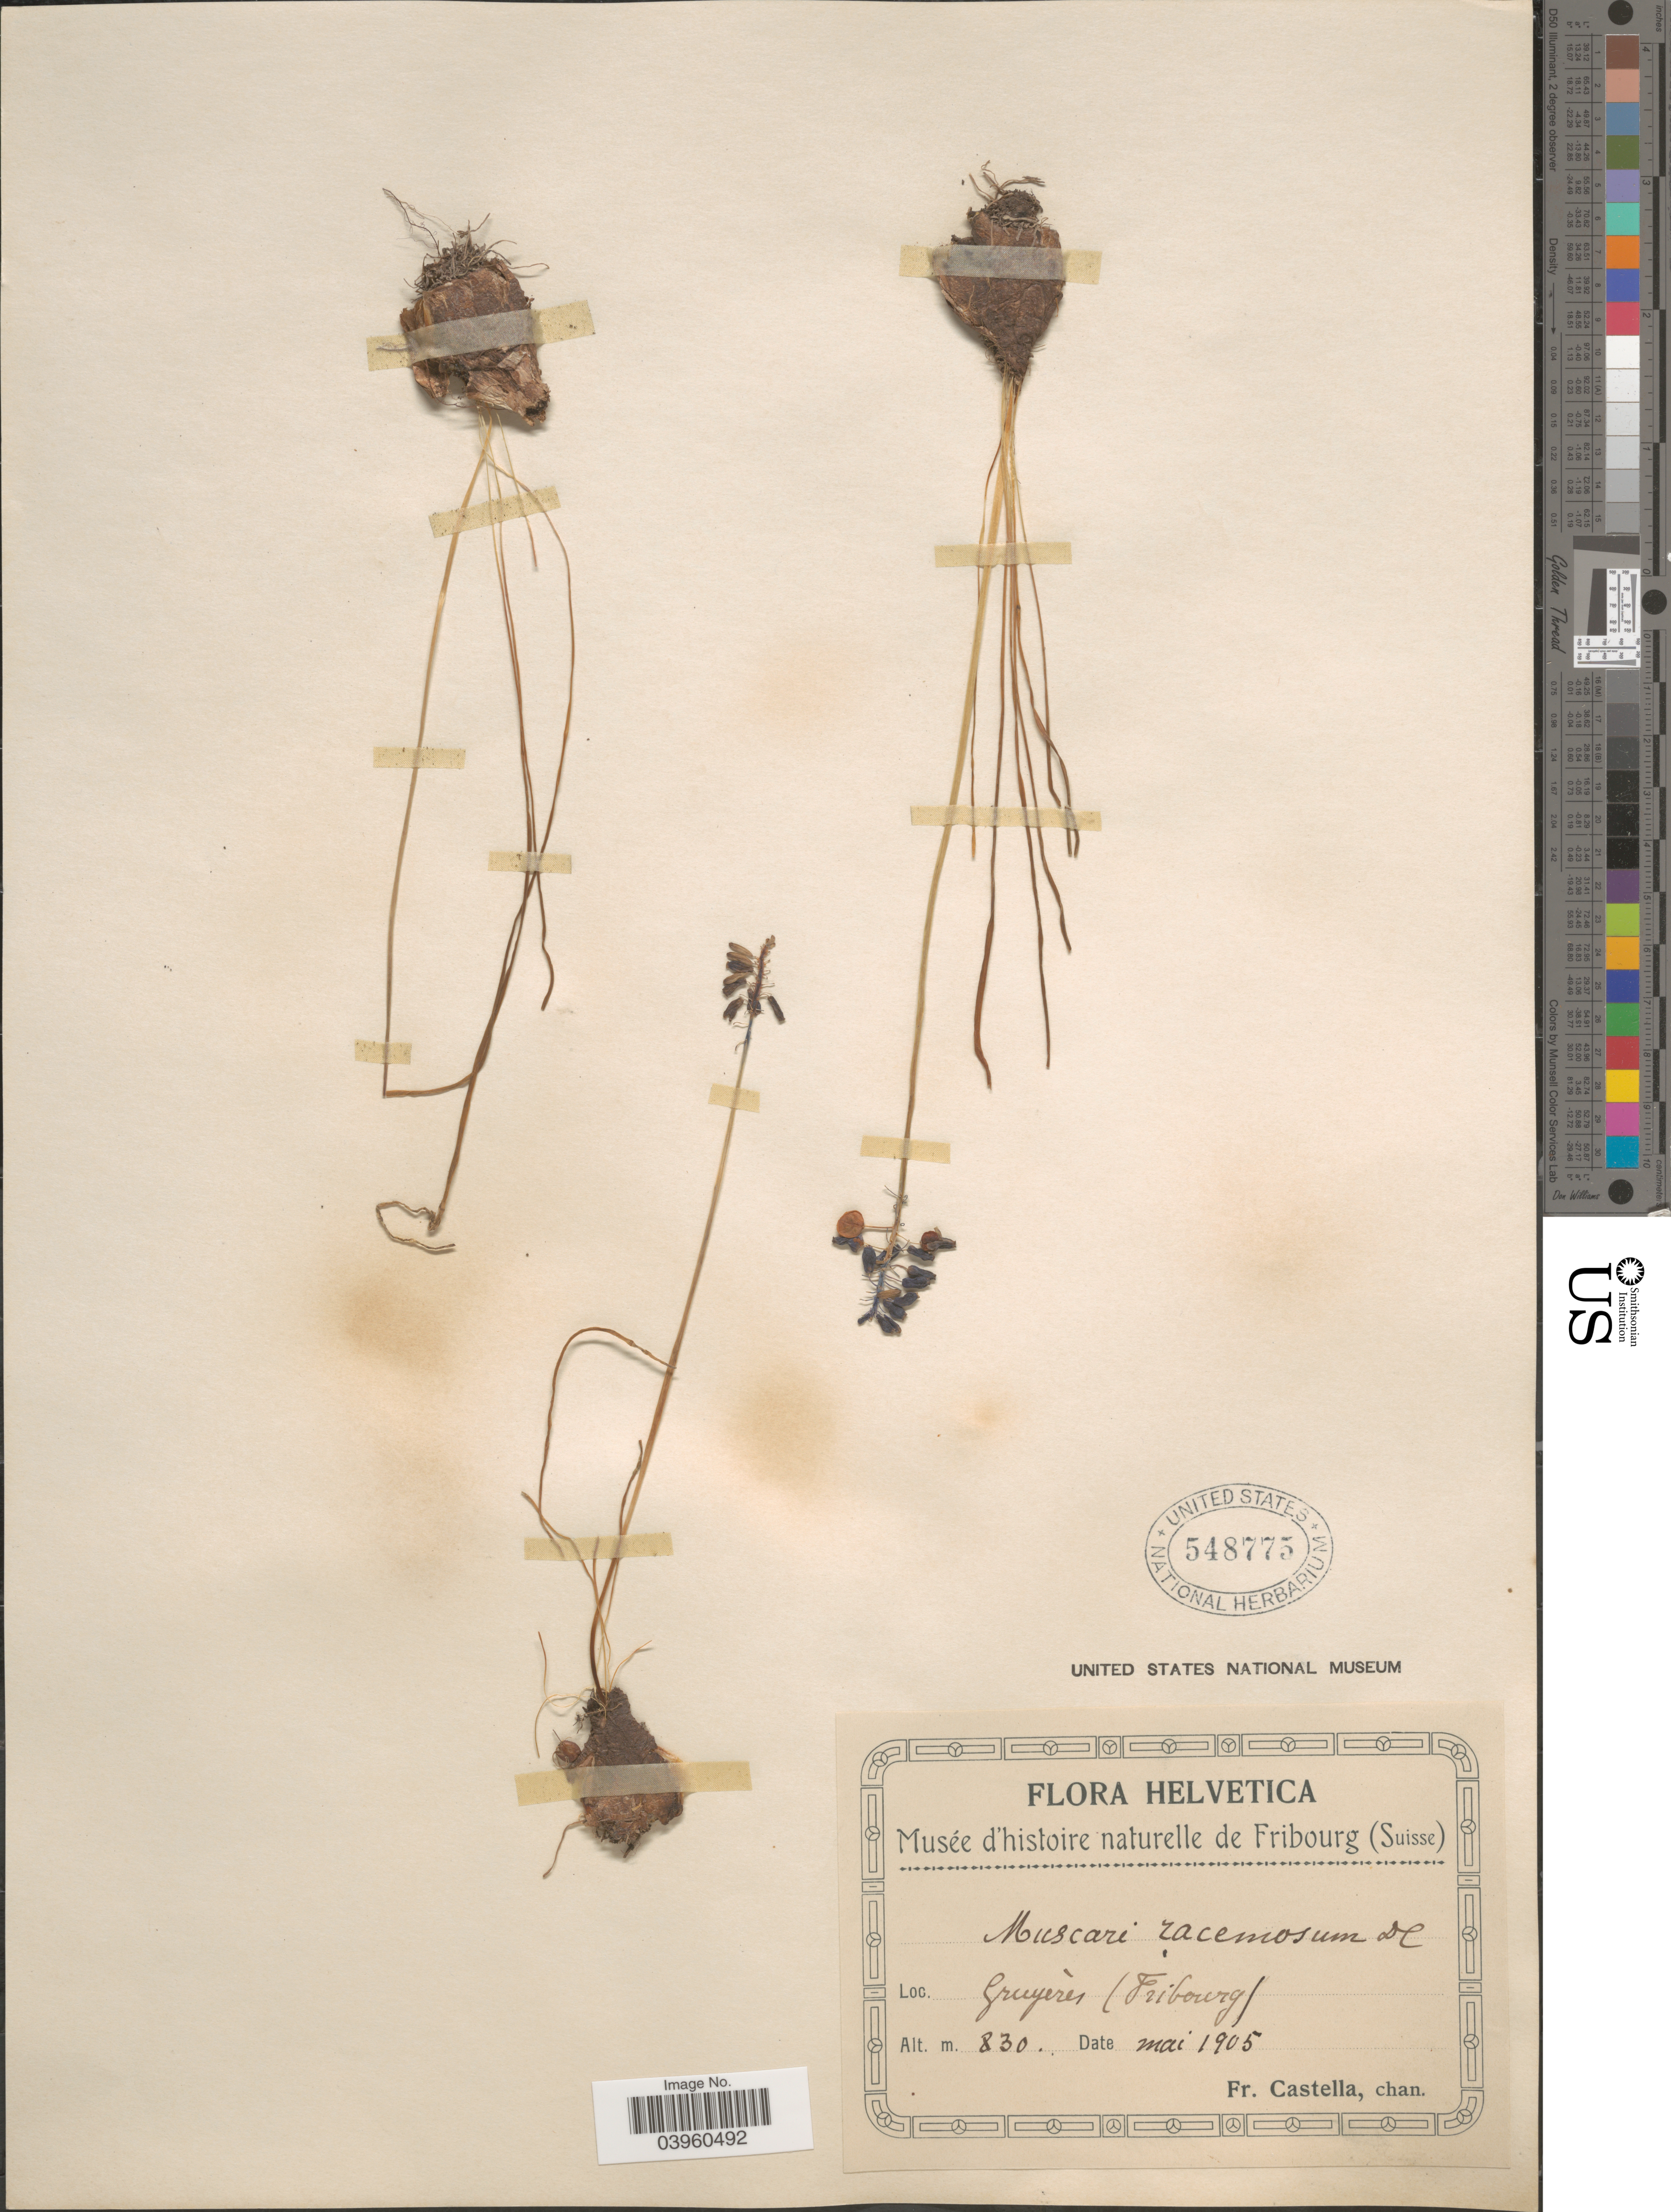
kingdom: Plantae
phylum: Tracheophyta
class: Liliopsida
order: Asparagales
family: Asparagaceae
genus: Muscari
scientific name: Muscari racemosum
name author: (L.) Mill.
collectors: Fr. Castella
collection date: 1905-05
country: Switzerland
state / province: Fribourg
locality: Helvetica. Gruyerès.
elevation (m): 830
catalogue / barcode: US 548775